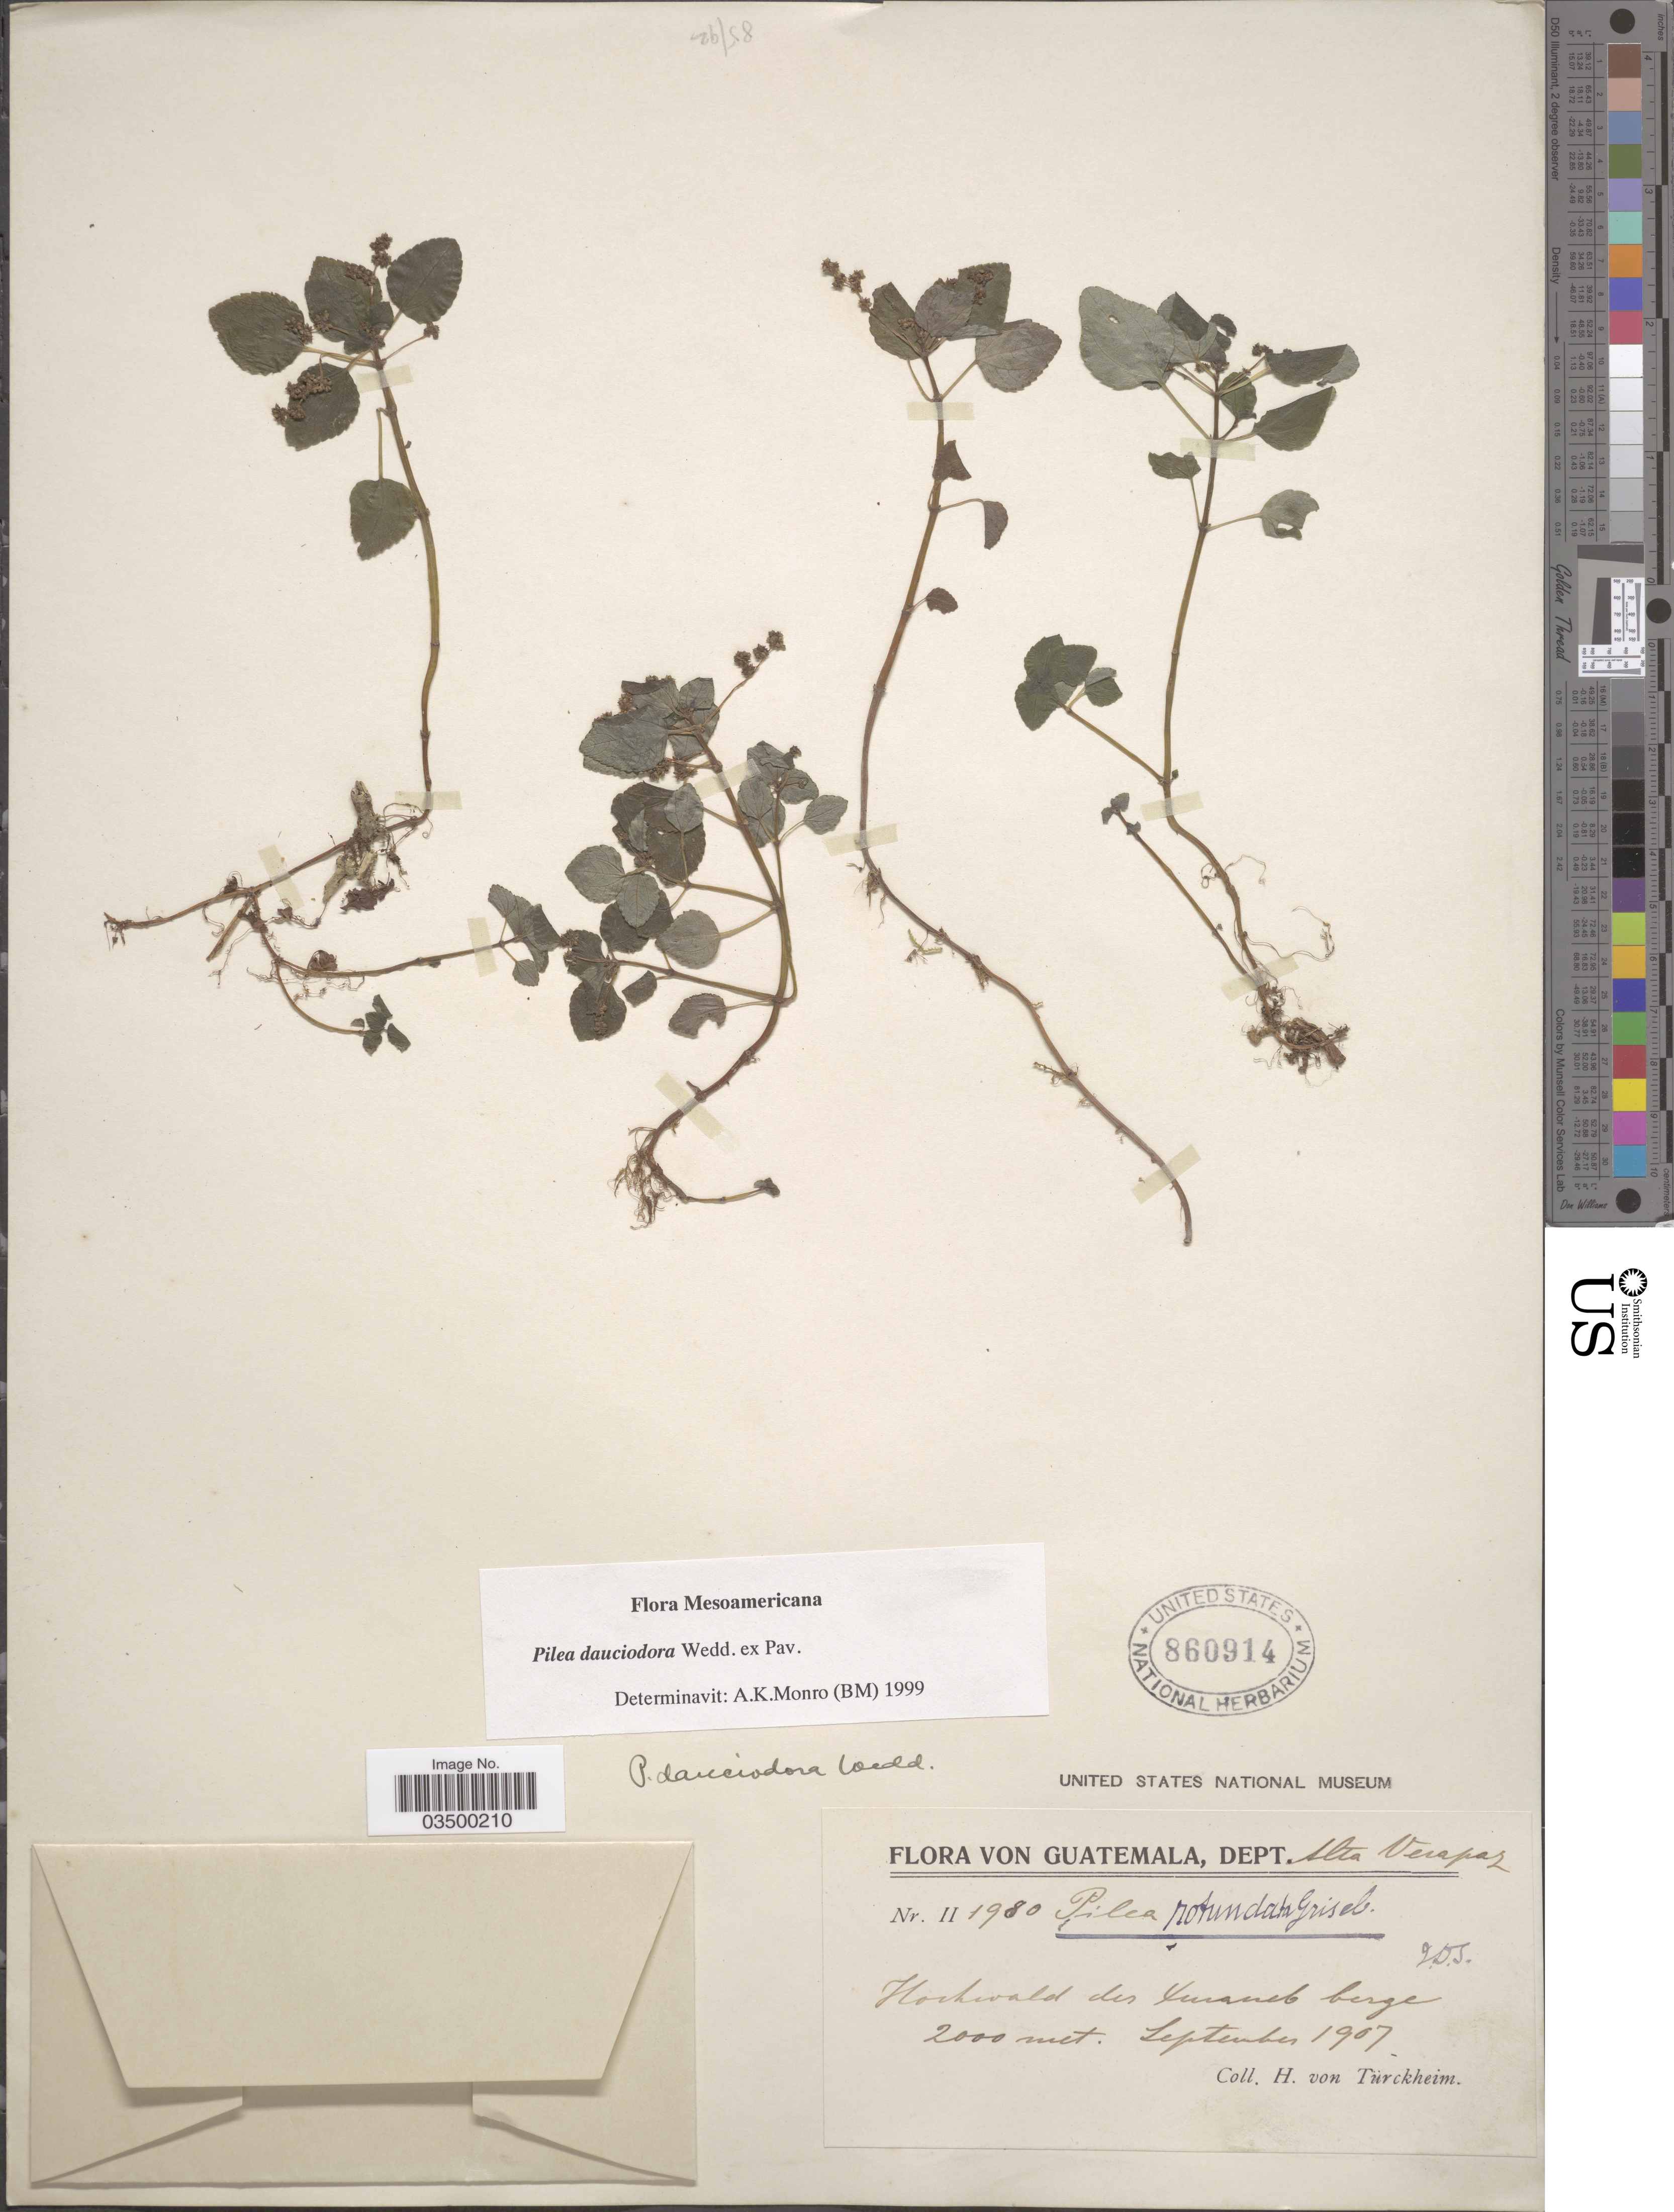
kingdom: Plantae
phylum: Tracheophyta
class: Magnoliopsida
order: Rosales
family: Urticaceae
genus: Pilea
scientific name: Pilea dauciodora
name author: Pav. ex Wedd.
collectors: H. von Türckheim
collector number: II 1980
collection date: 1907-09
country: Guatemala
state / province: Alta Verapaz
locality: Dept. Alta Verapaz. Hochwald def berge.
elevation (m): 2000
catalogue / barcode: US 860914